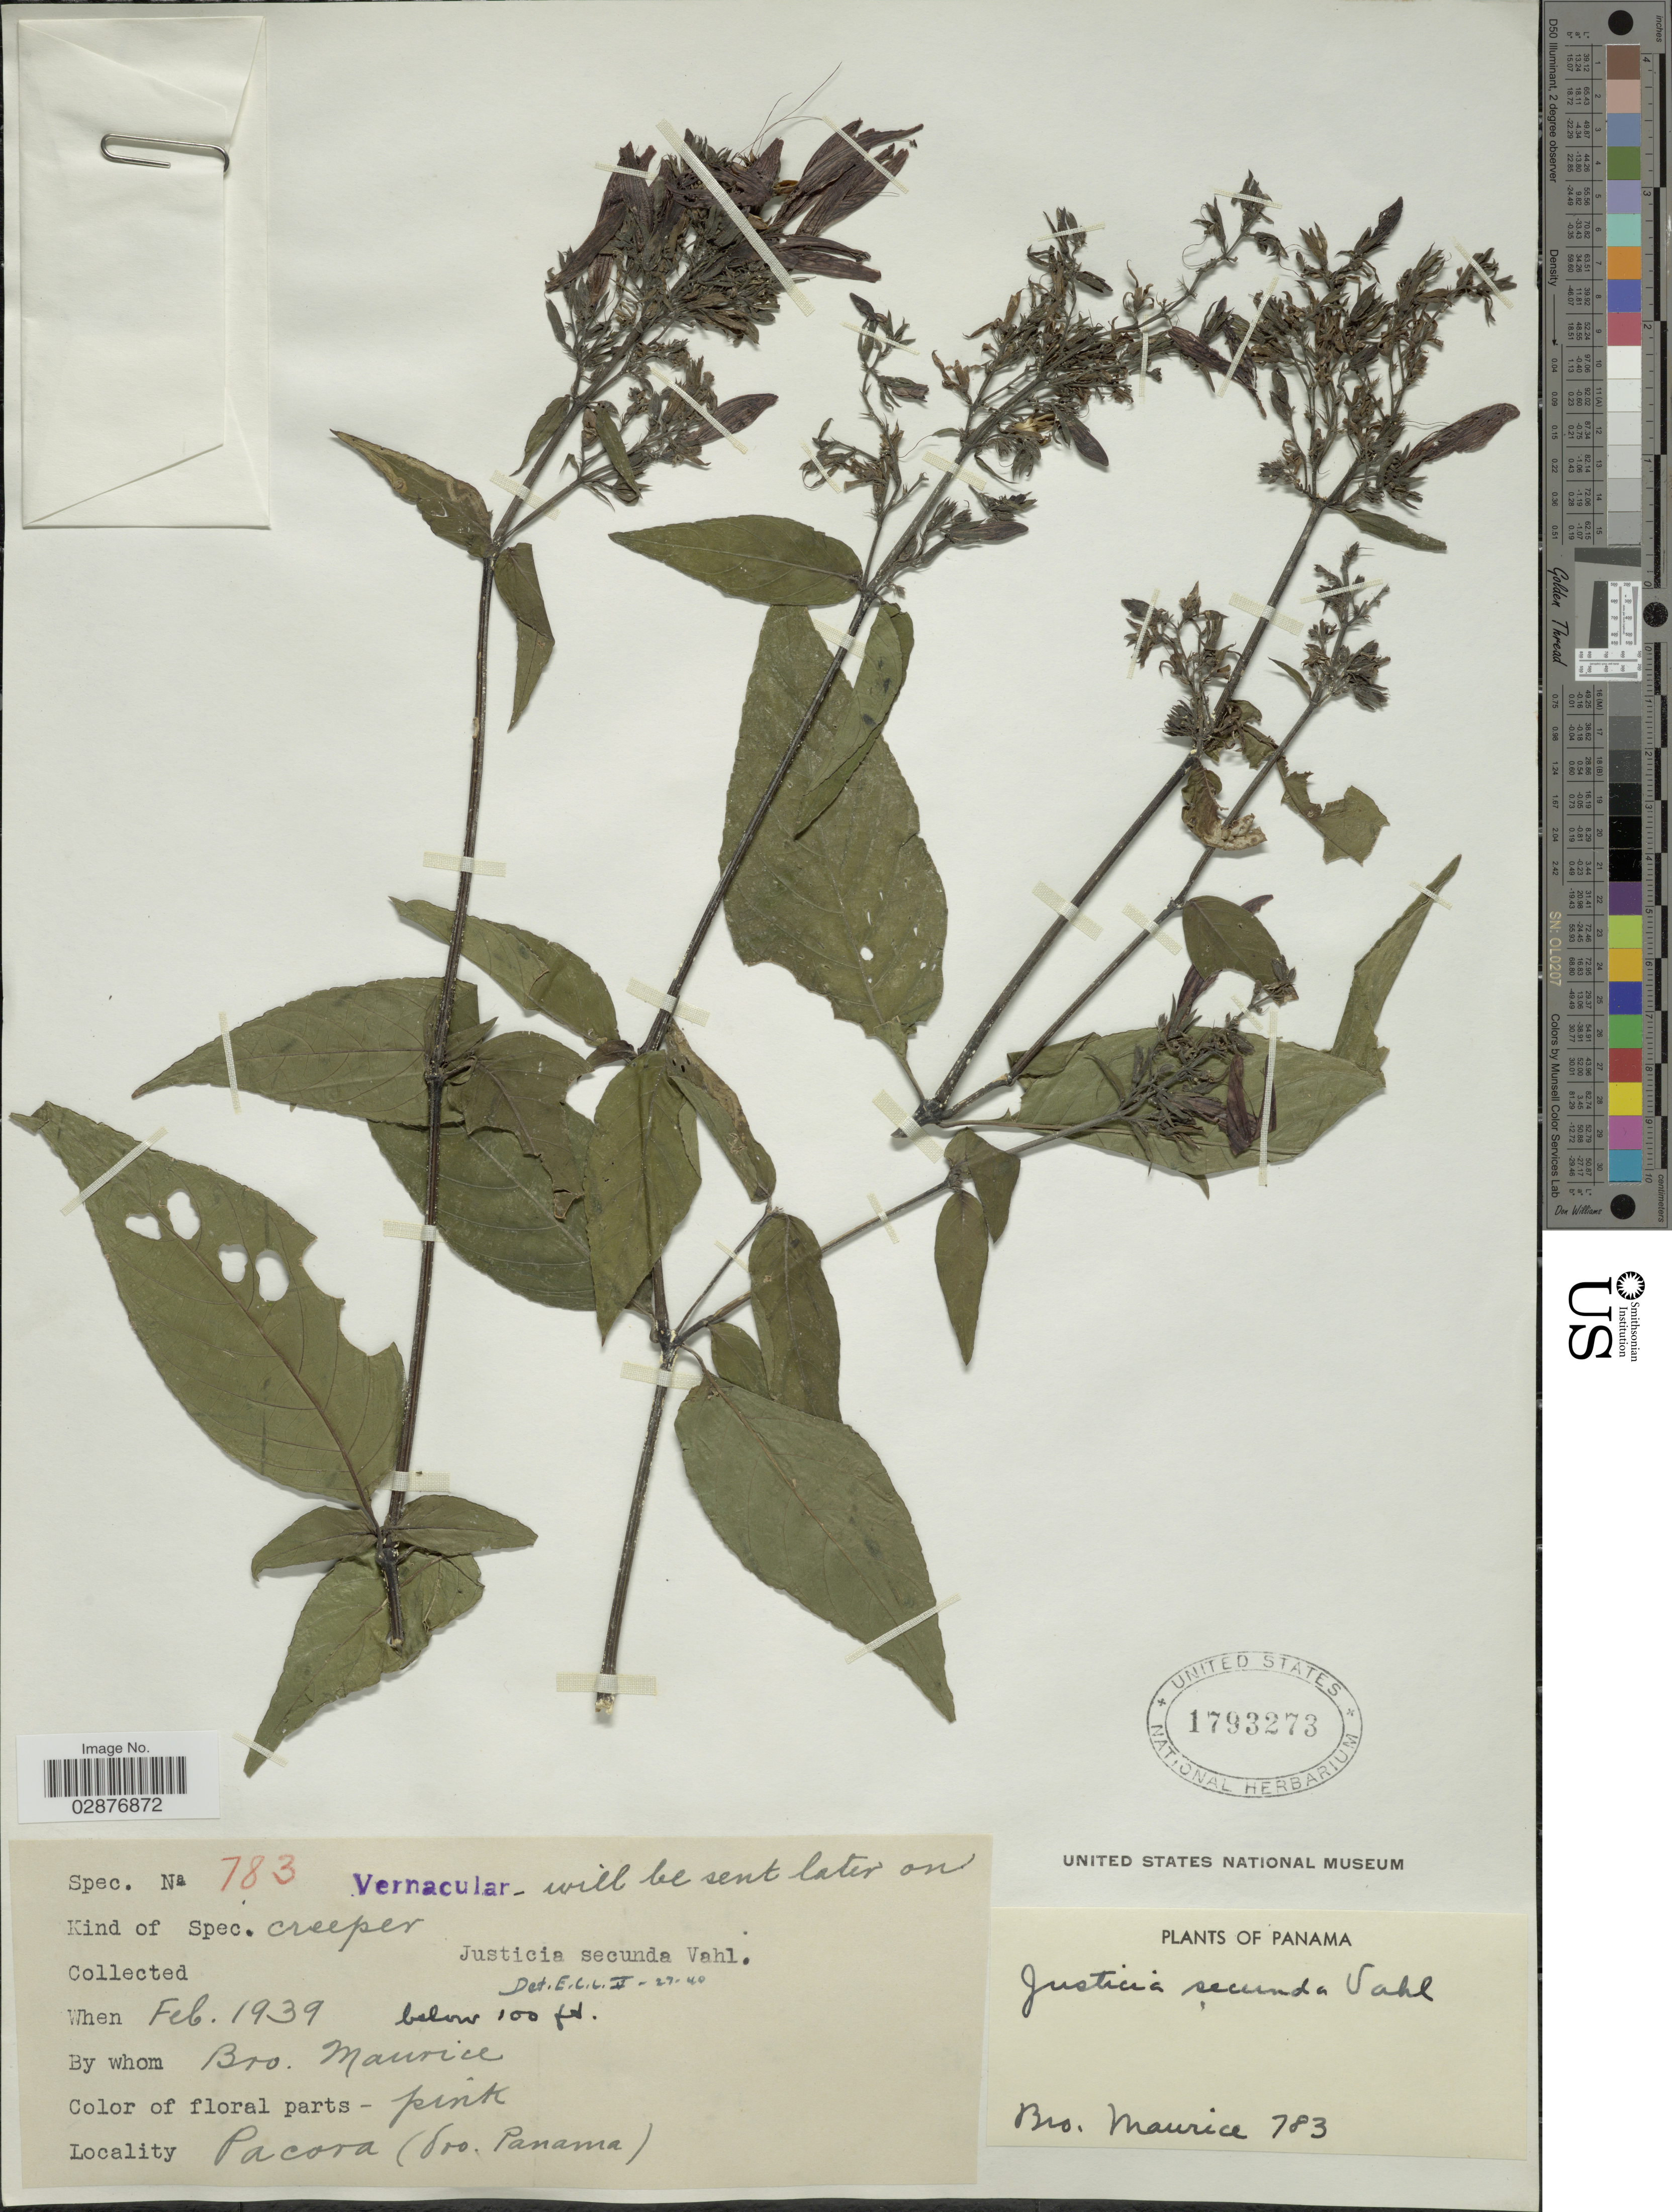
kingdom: Plantae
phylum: Tracheophyta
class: Magnoliopsida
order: Lamiales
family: Acanthaceae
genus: Justicia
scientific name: Justicia secunda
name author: Vahl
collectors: B. Maurice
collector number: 783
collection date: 1939-02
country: Panama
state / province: Panamá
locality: Pacora.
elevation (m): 30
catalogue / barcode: US 1793273